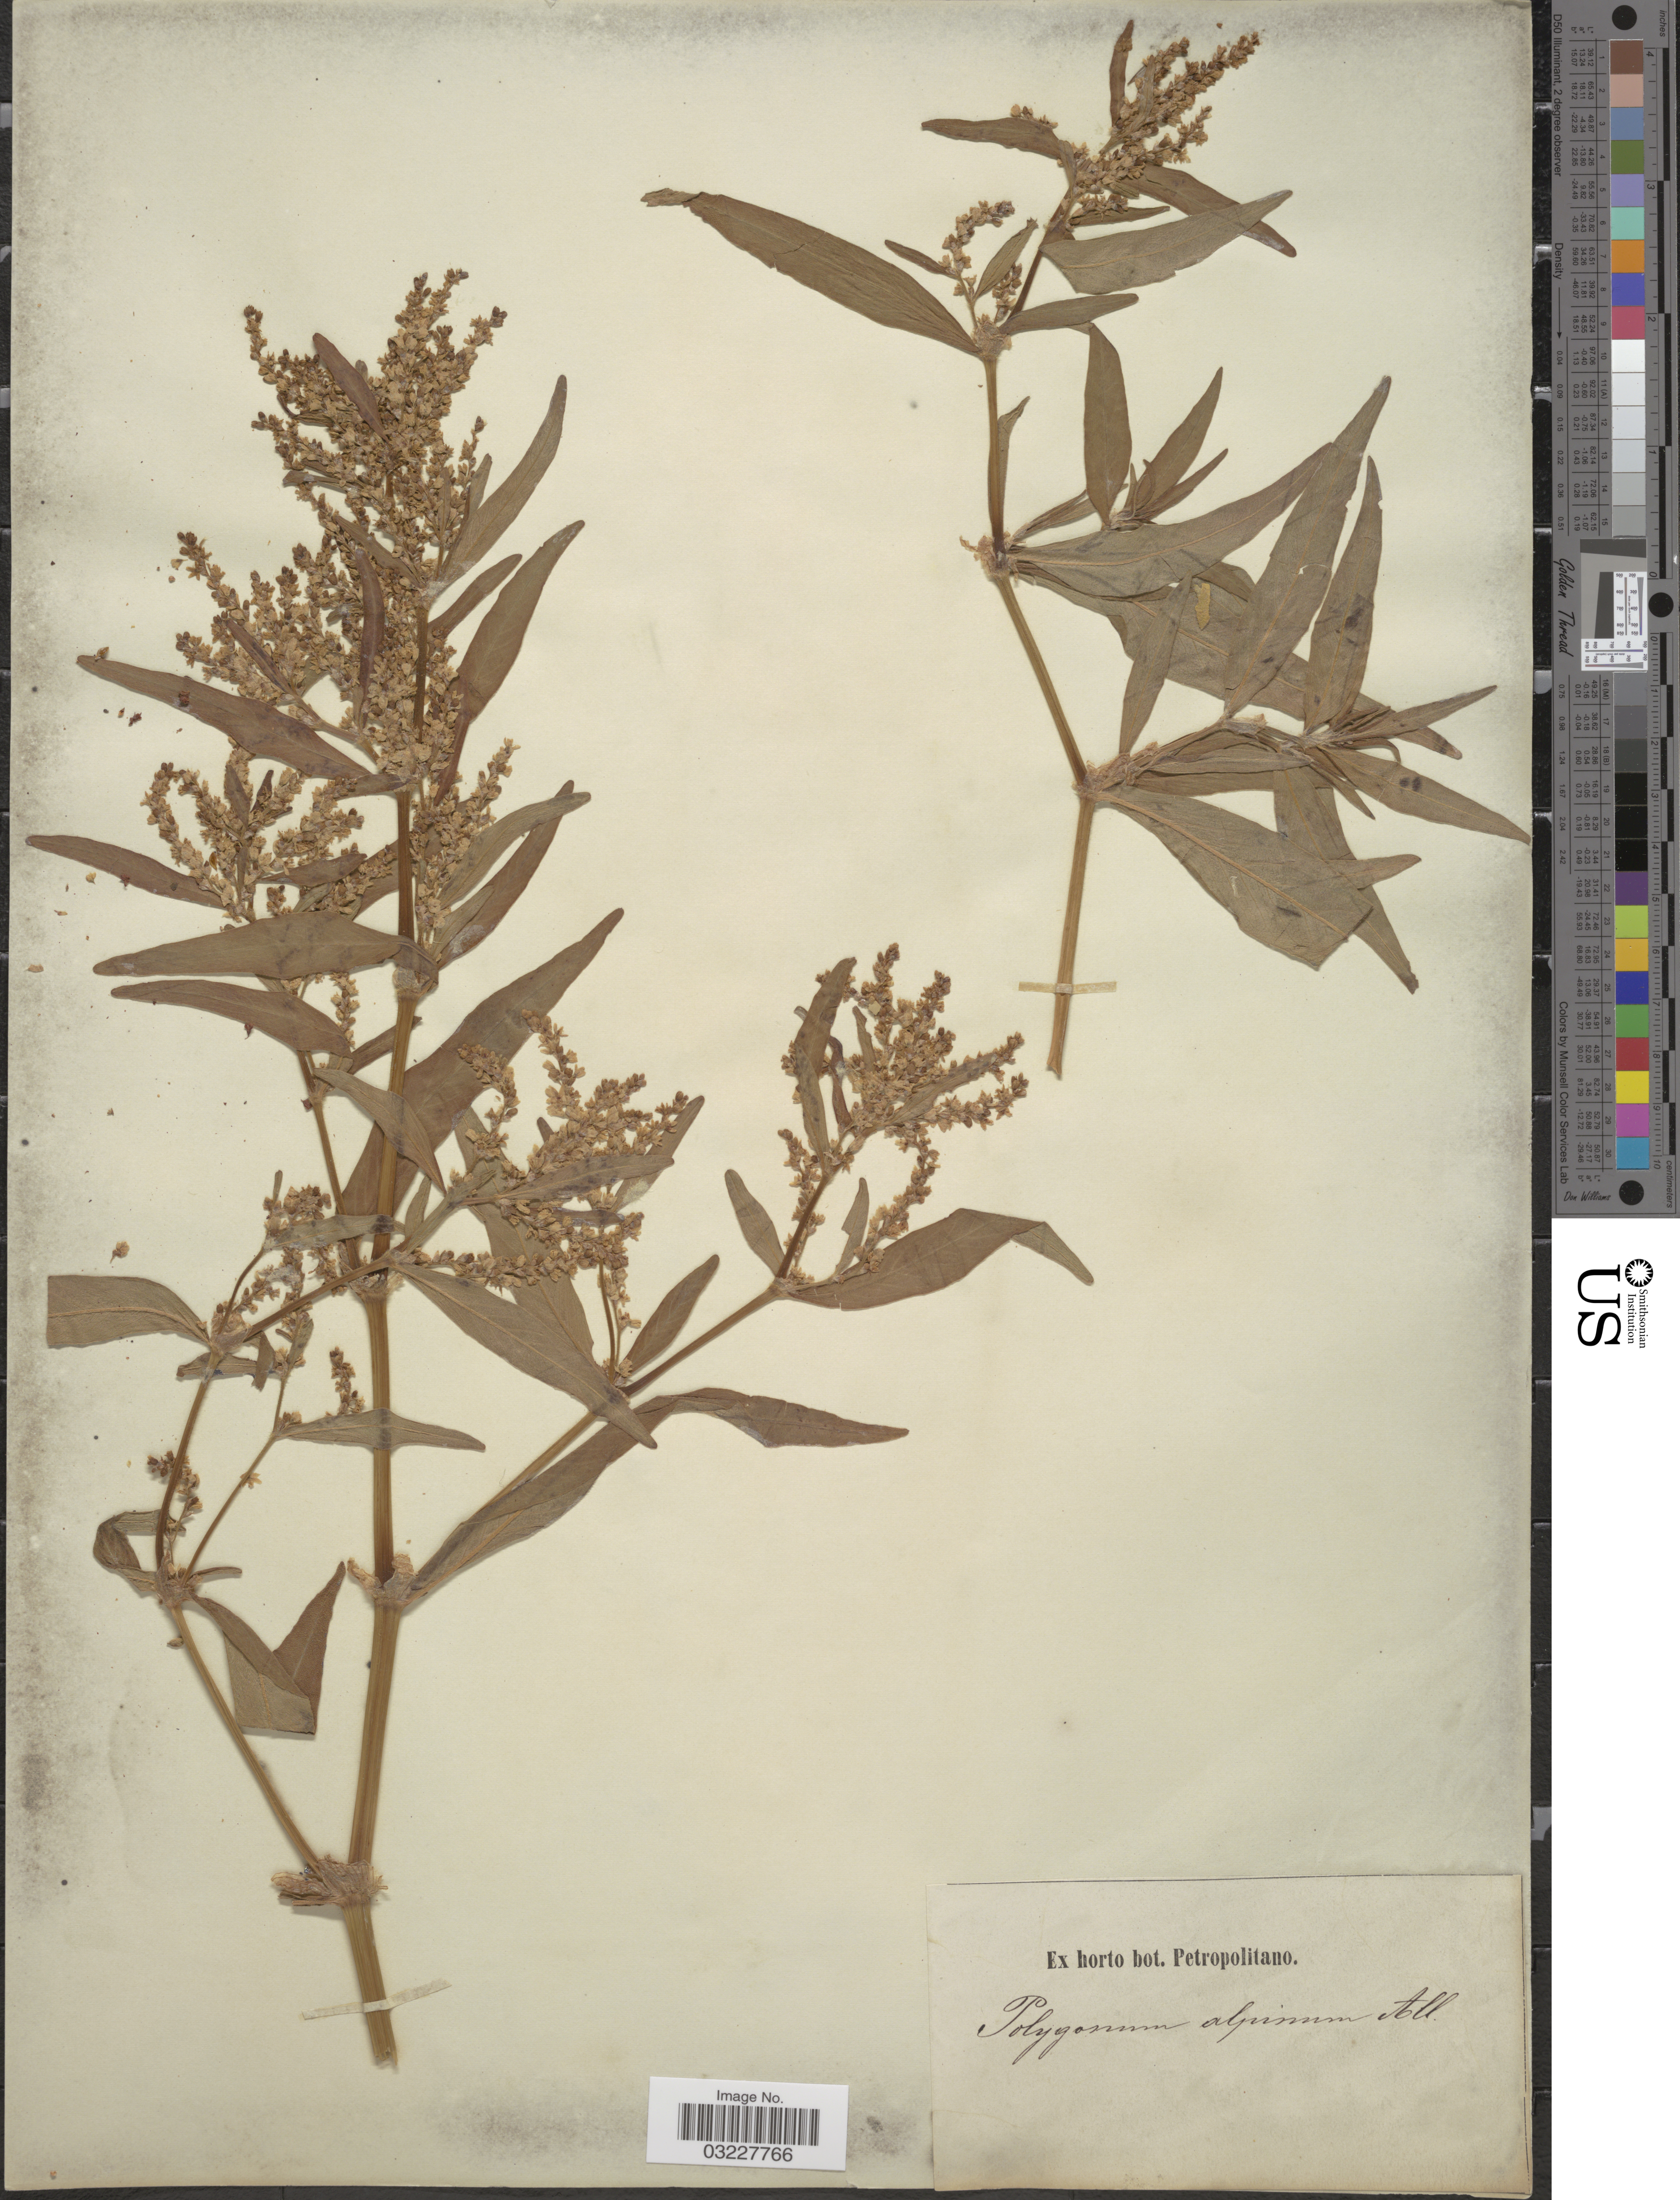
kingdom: Plantae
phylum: Tracheophyta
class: Magnoliopsida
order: Caryophyllales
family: Polygonaceae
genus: Koenigia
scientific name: Koenigia alpina var. alpina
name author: (All.) T.M. Schust. & Reveal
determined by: Strong, Mark T., (BOT), Smithsonian Institution - National Museum of Natural History (UNITED STATES)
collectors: ex Horto Bot. Petropolitano